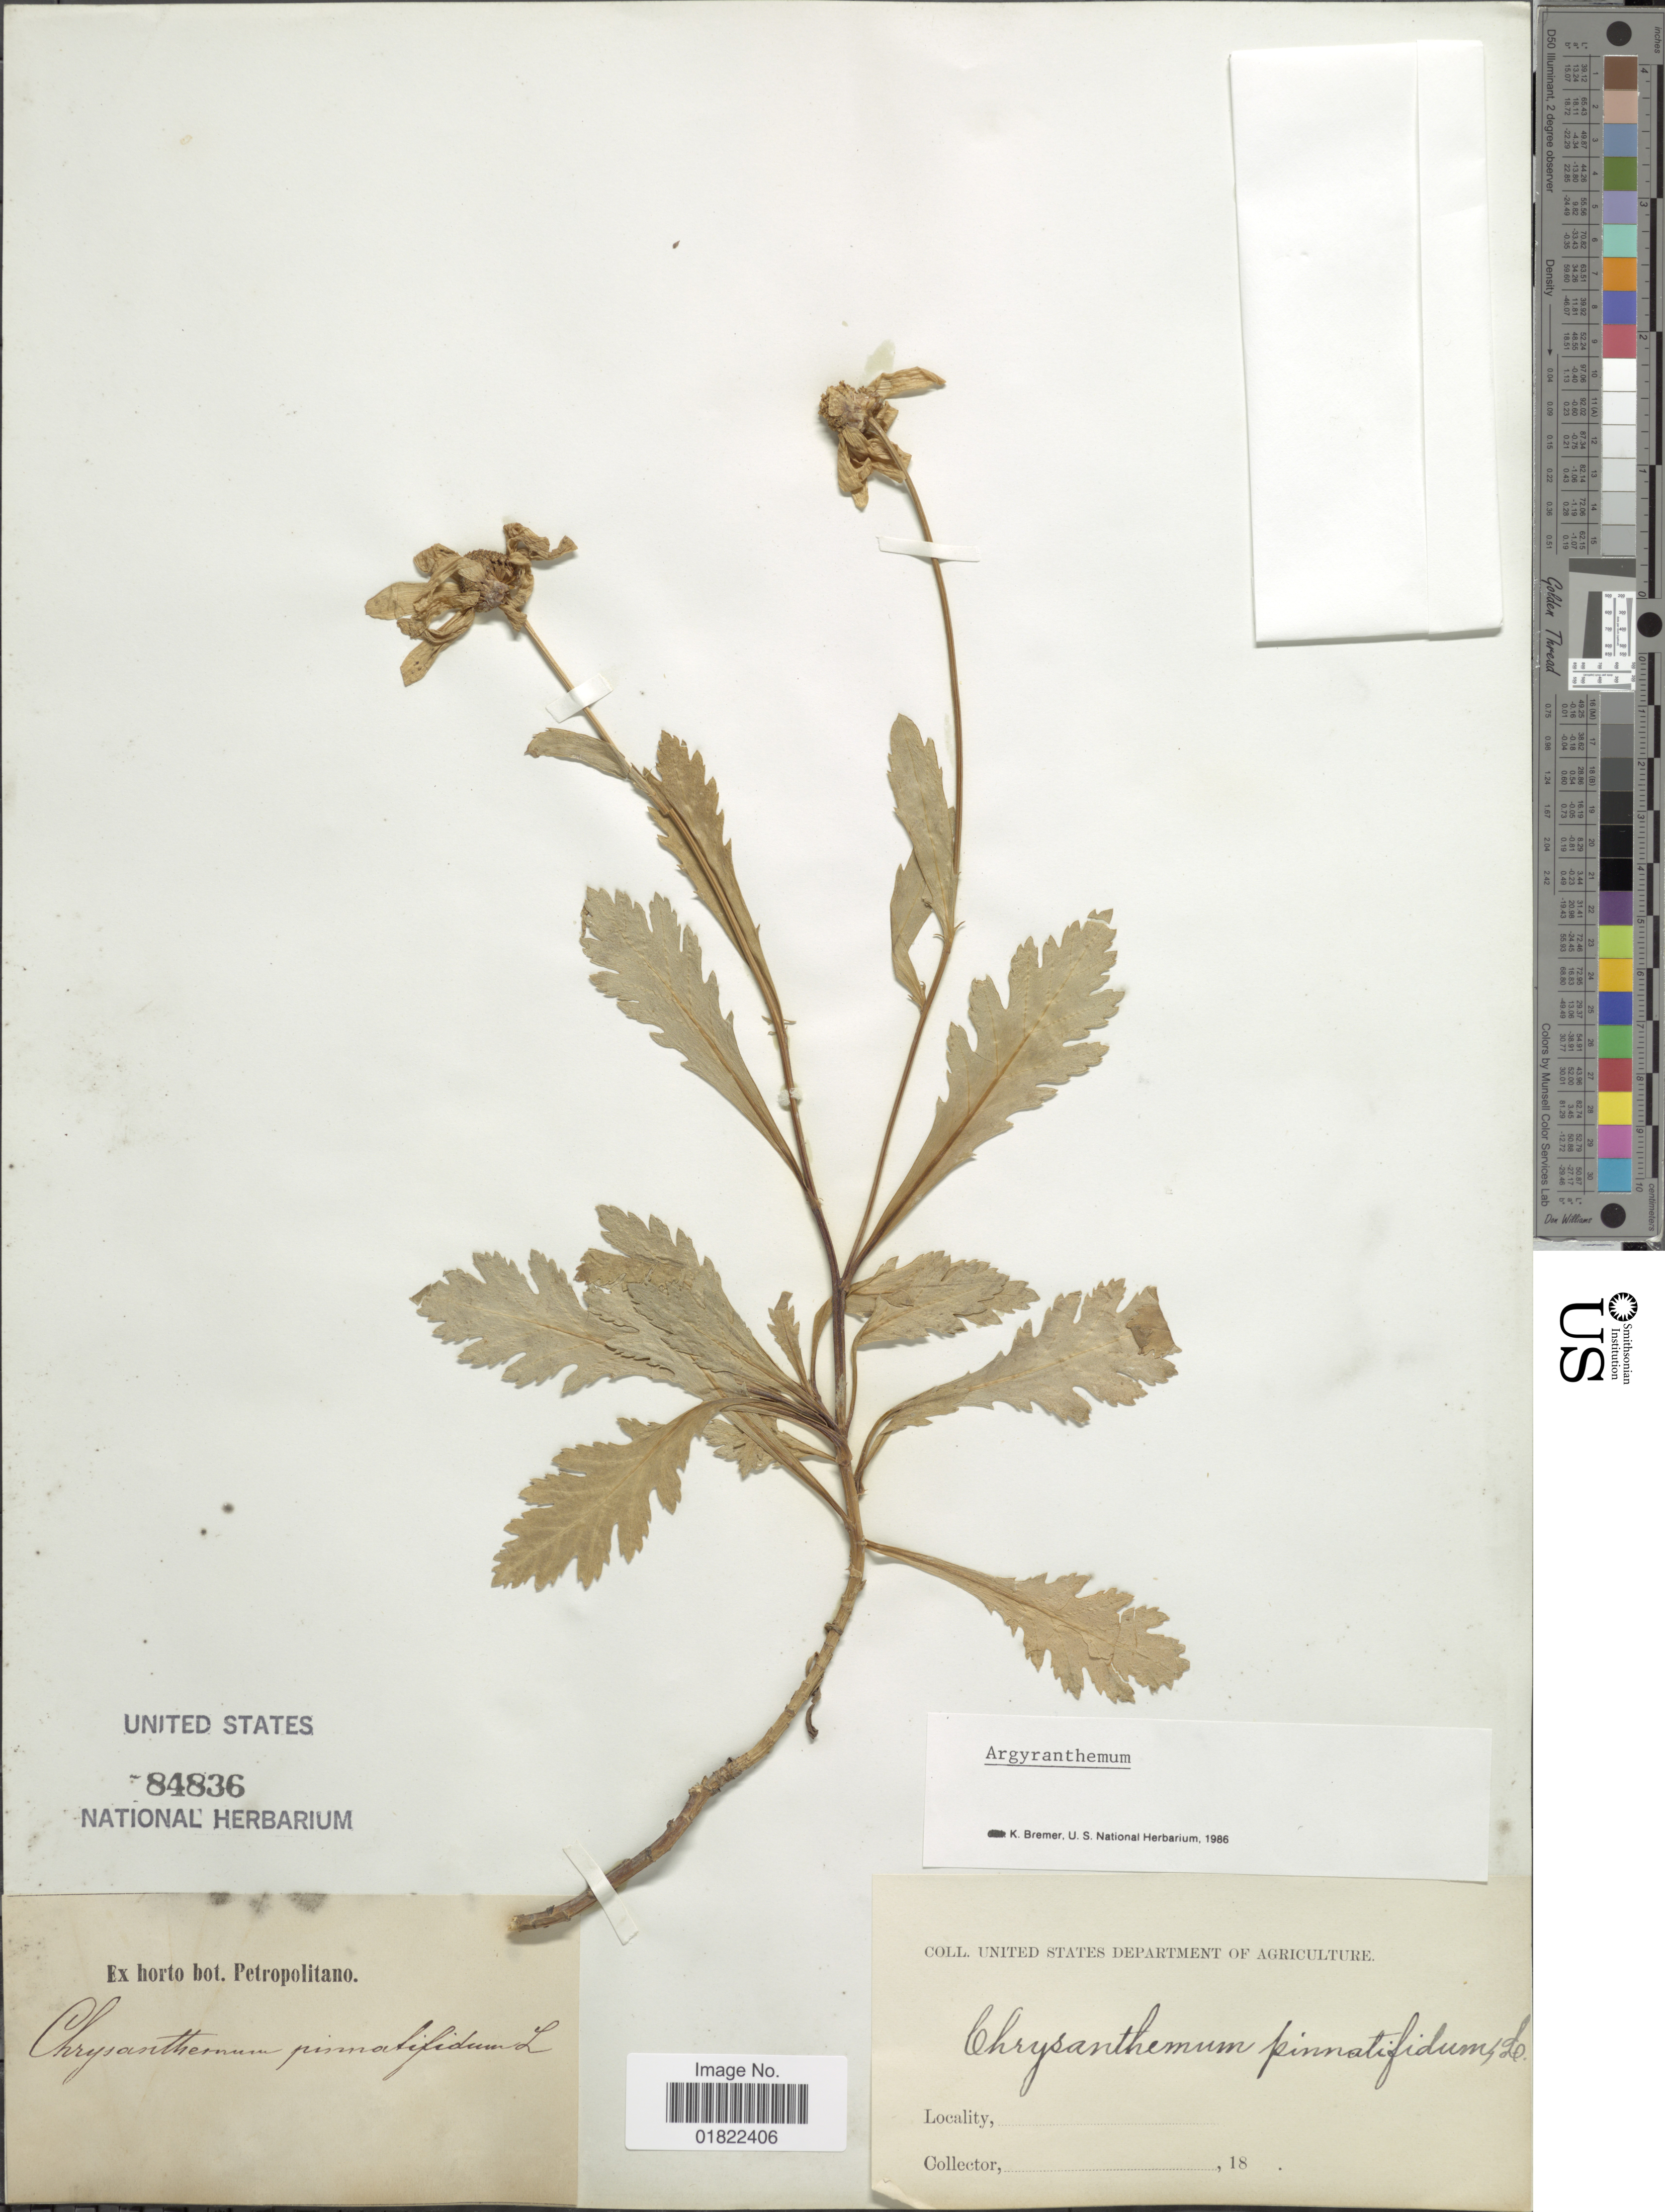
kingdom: Plantae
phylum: Tracheophyta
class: Magnoliopsida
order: Asterales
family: Asteraceae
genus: Argyranthemum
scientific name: Argyranthemum pinnatifidum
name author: (L. f.) Webb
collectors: ex Horto Bot. Petropolitano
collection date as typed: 18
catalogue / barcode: US 84836